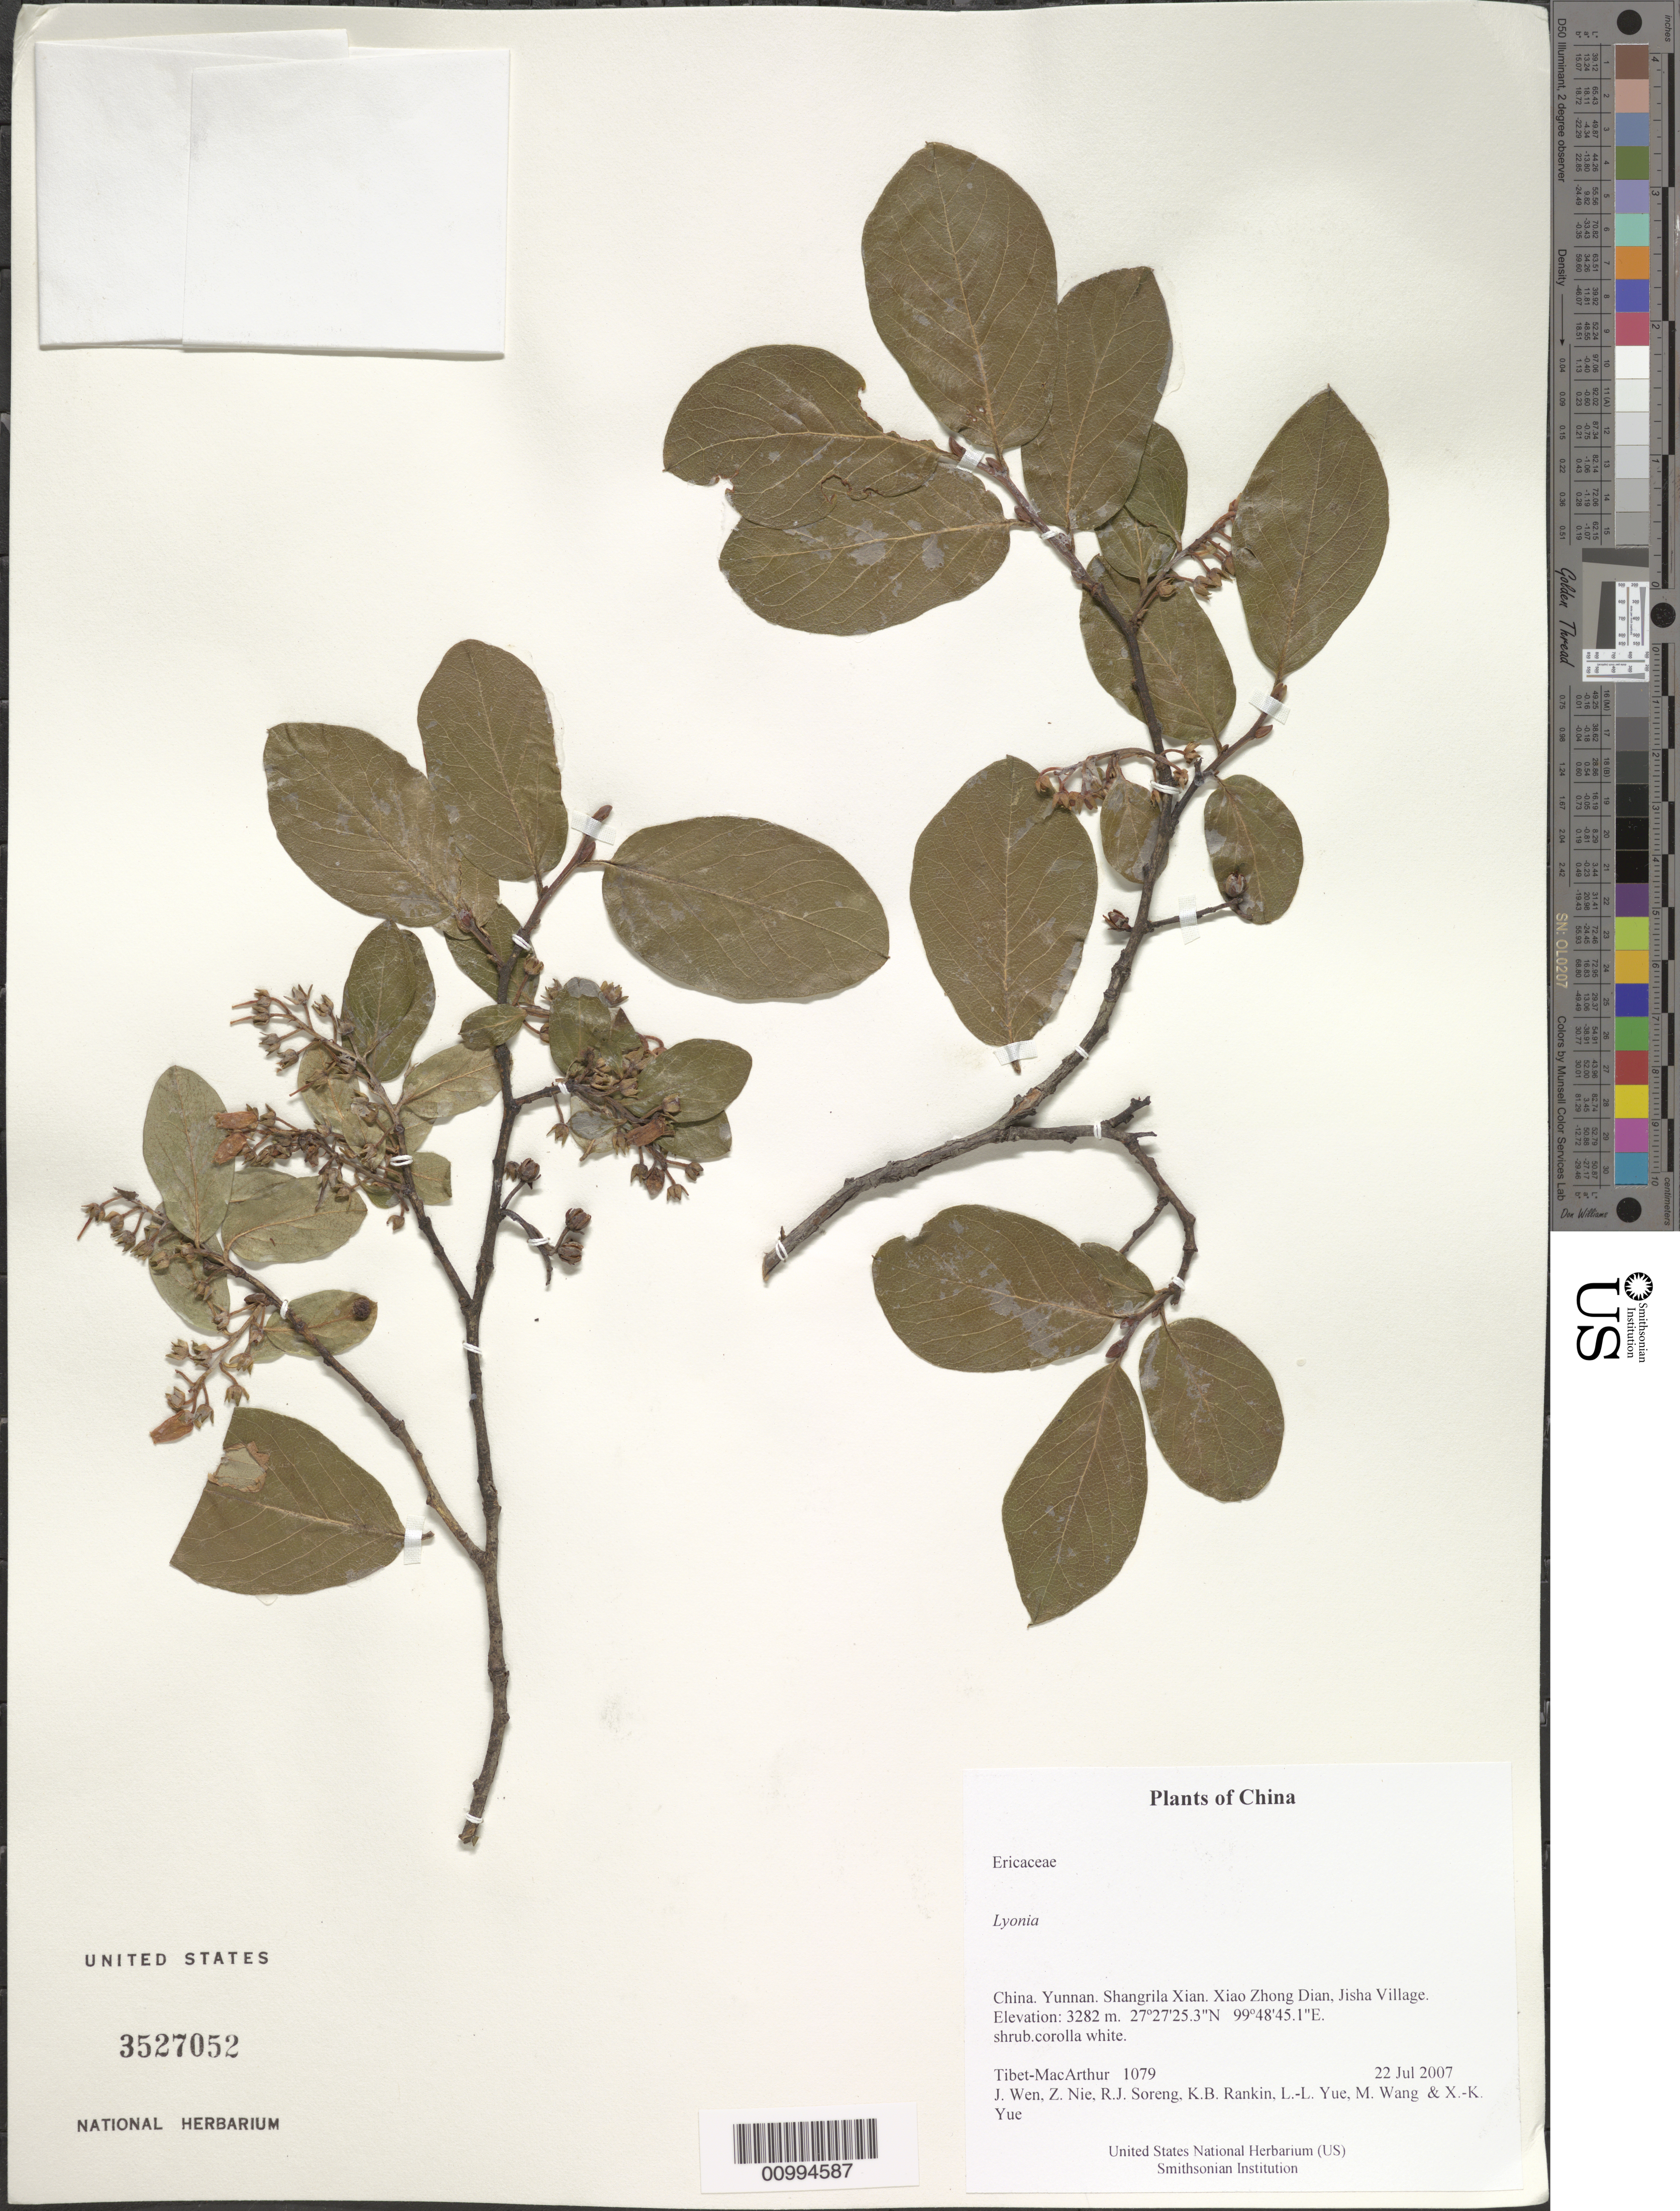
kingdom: Plantae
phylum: Tracheophyta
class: Magnoliopsida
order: Ericales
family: Ericaceae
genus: Lyonia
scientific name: Lyonia sp.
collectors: Tibet-MacArthur, J. Wen, Z. Nie, R. J. Soreng, K. Rankin, L. Yue, M. Wang & X. Yue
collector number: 1079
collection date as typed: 22 Jul 2007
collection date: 2007-07-22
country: China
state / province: Yunnan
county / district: Shangrila Xian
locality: Xiao Zhong Dian, Jisha Village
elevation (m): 3282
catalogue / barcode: US 3527052